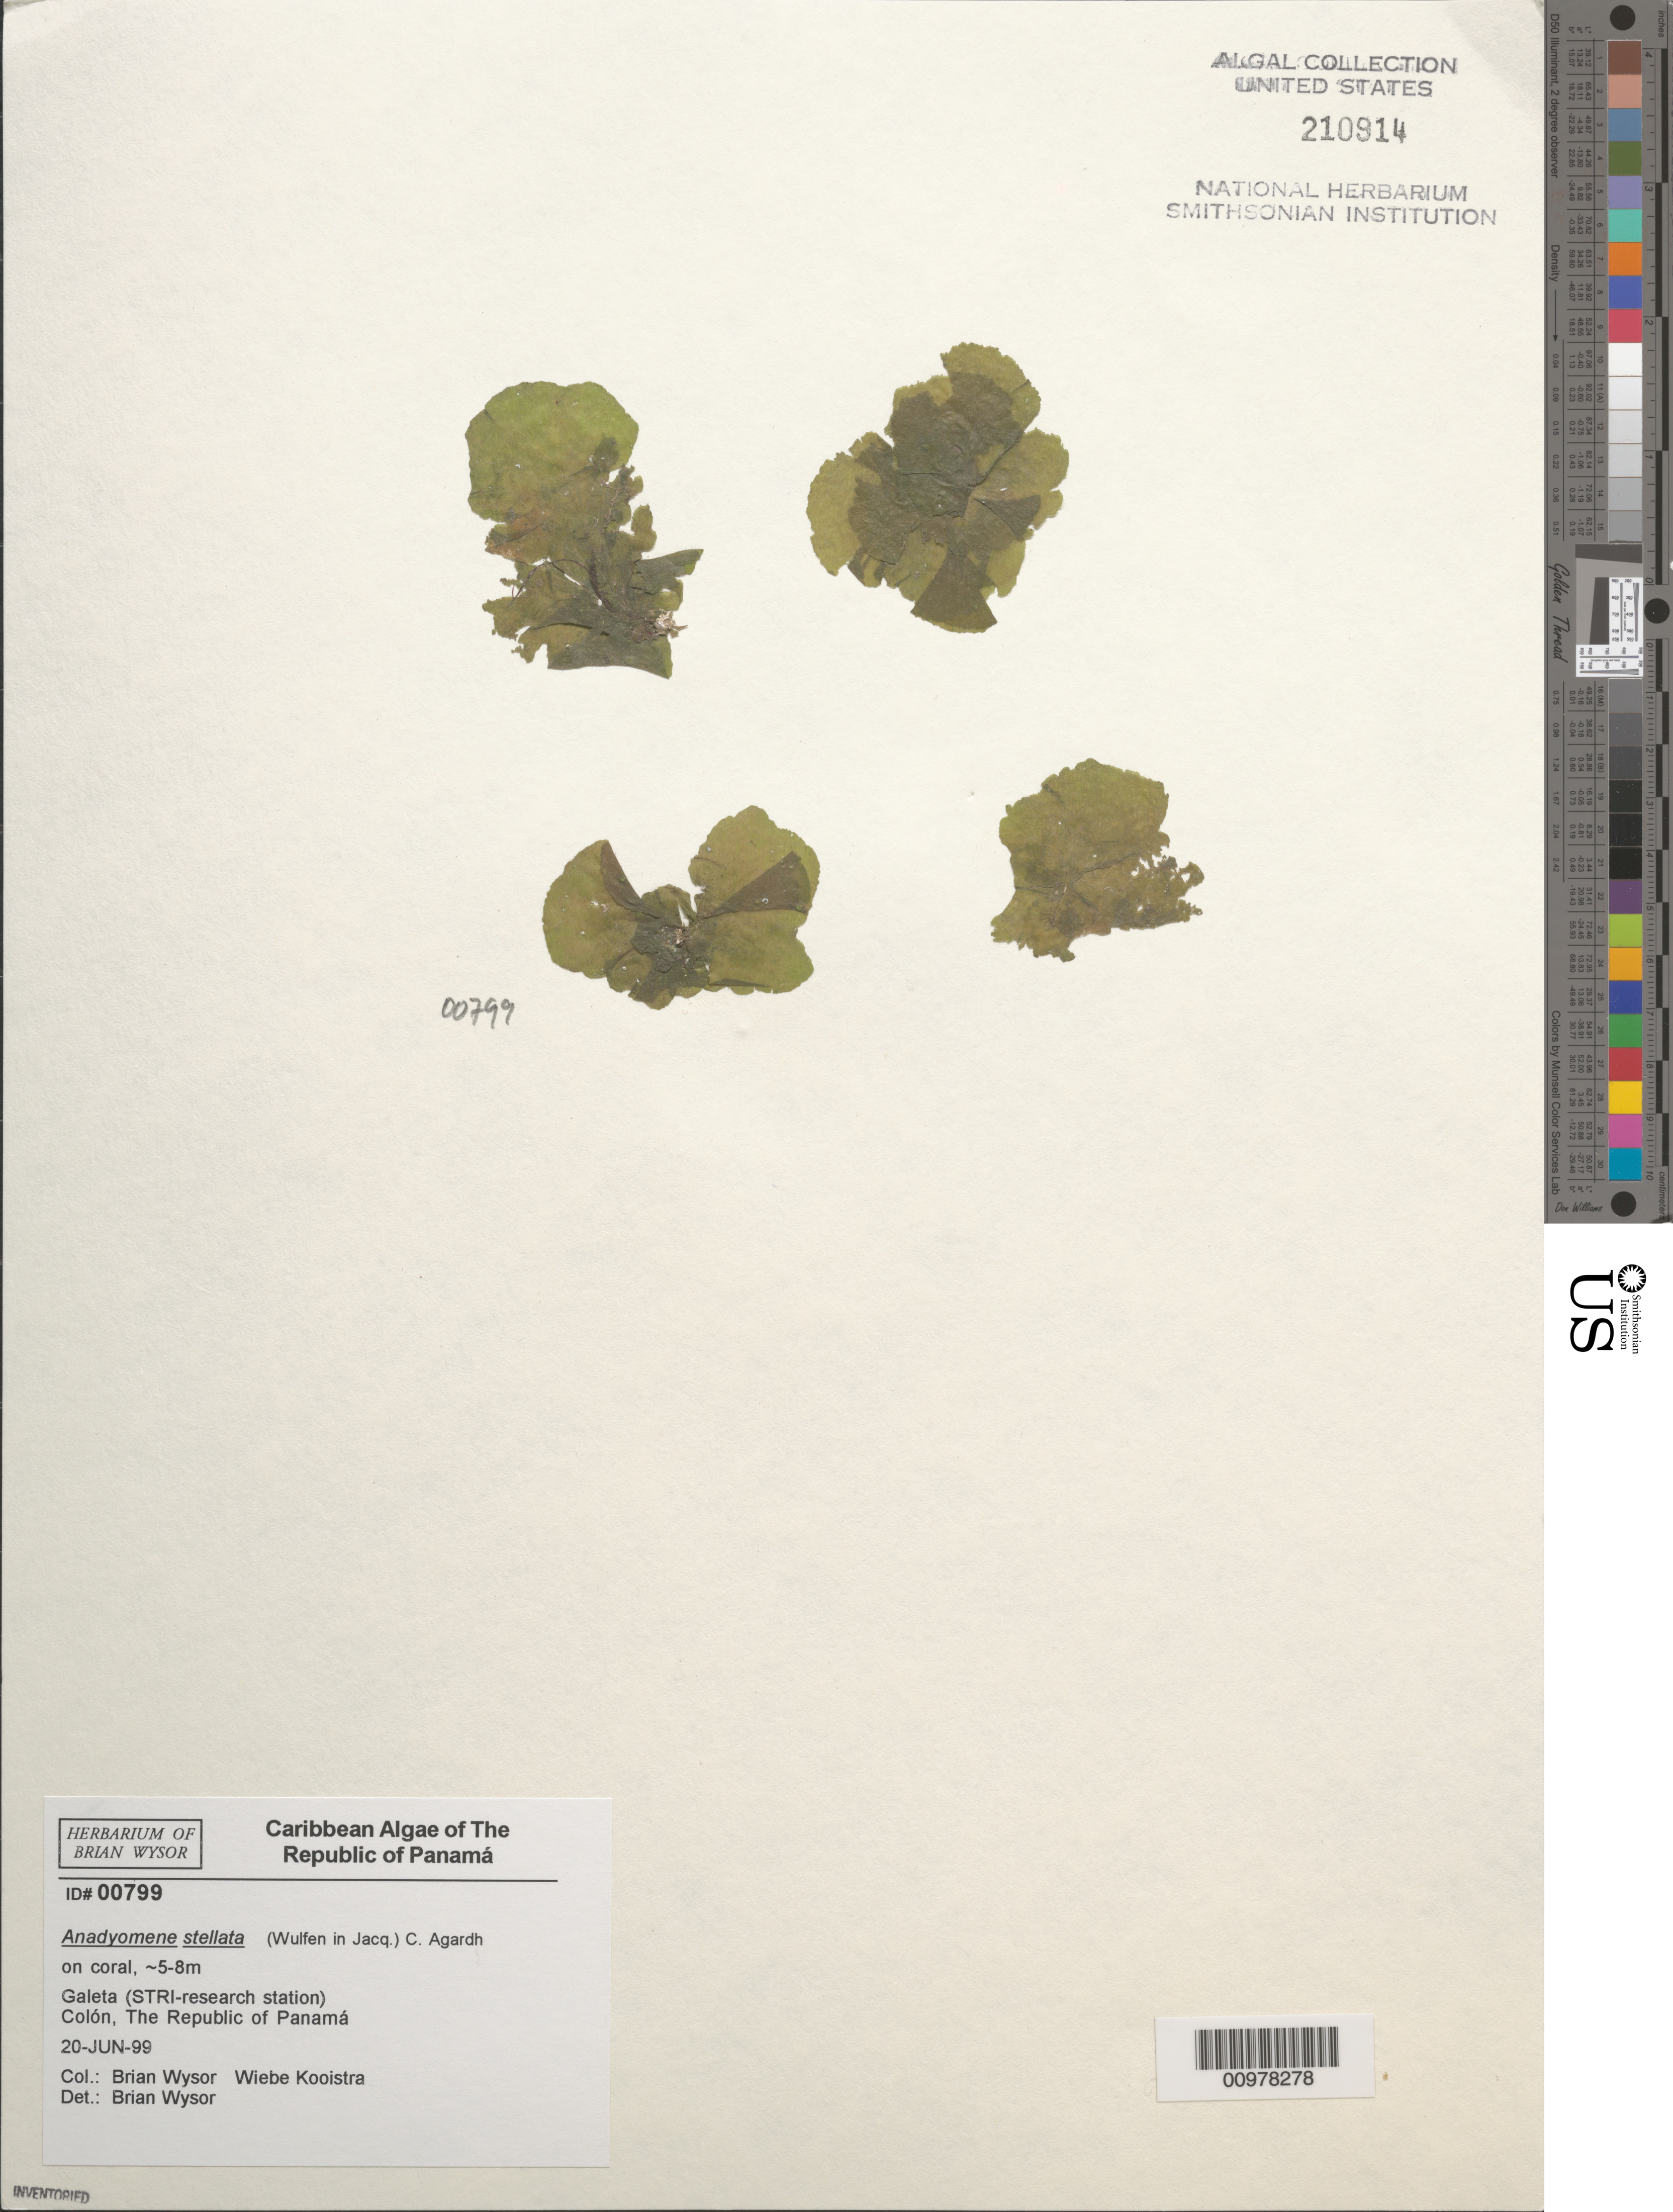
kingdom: Plantae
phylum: Chlorophyta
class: Ulvophyceae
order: Cladophorales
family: Anadyomenaceae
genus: Anadyomene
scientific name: Anadyomene stellata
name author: (Wulfen) C. Agardh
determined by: Wysor, B.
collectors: B. Wysor & W. Kooistra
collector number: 00799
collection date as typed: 30 Jun 1999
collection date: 1999-06-30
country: Panama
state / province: Colón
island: Galeta Island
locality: STRI (Smithsonian Tropical Research Institute) research station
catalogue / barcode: US 210914